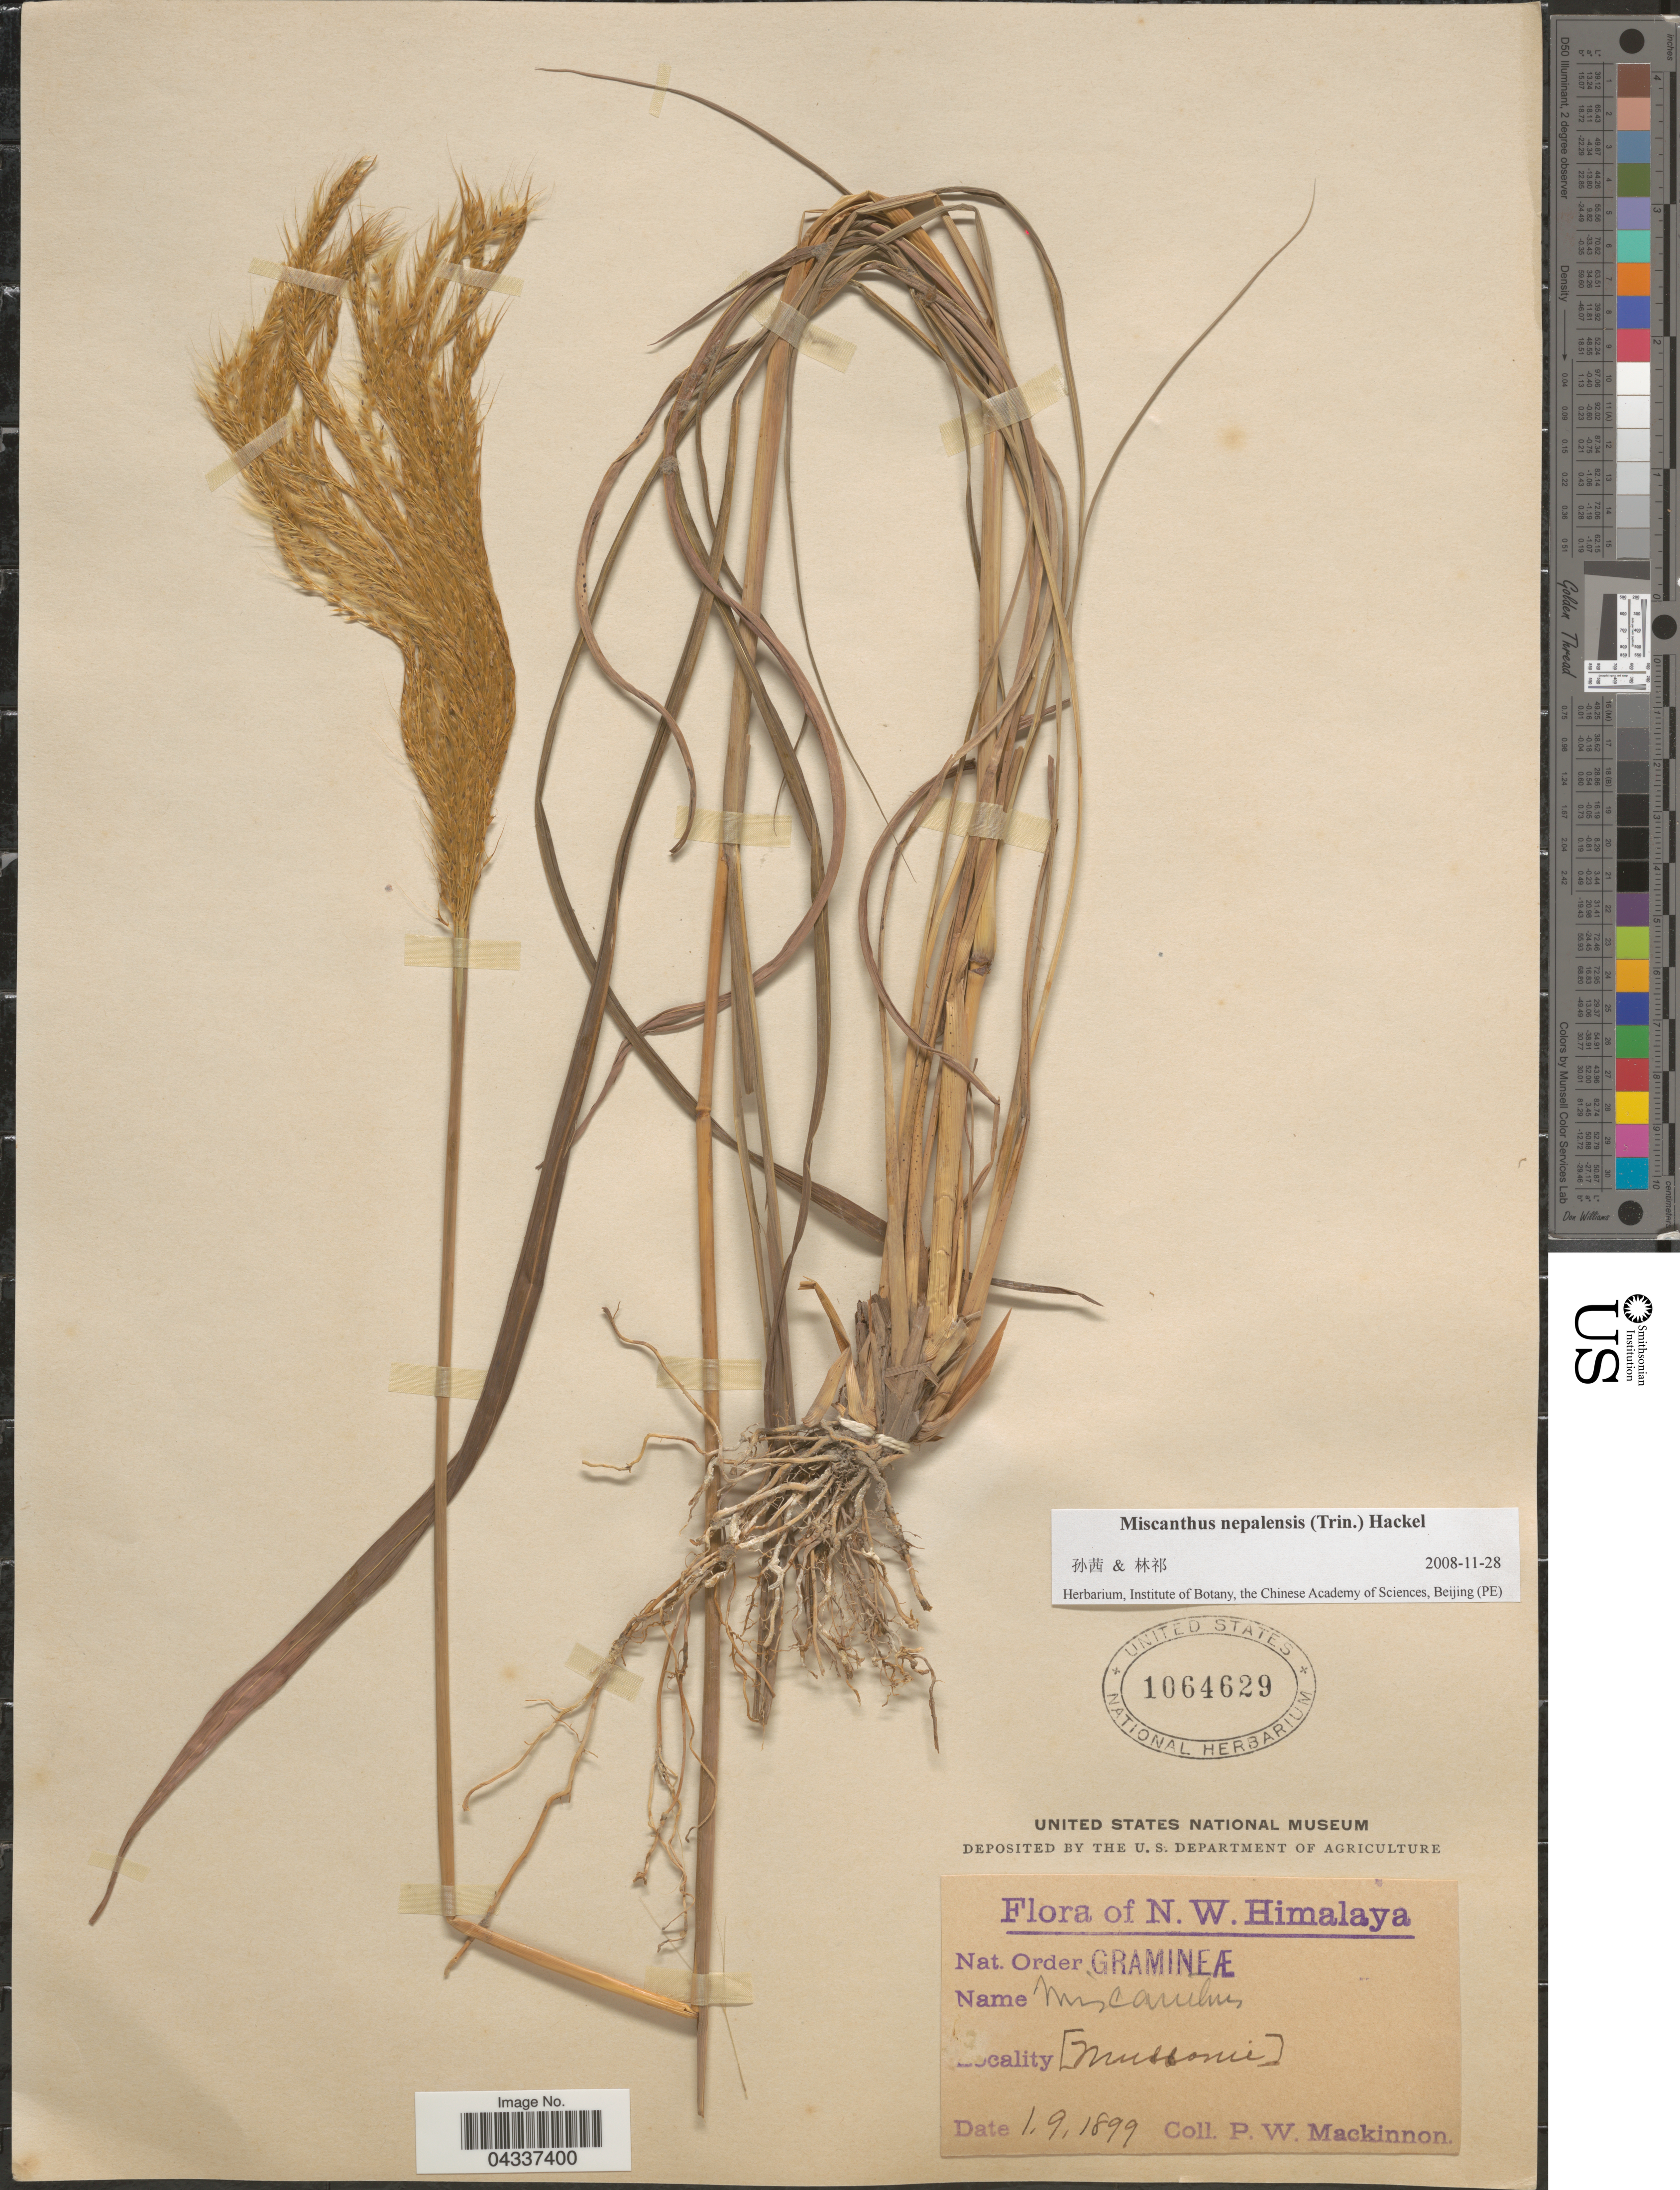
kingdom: Plantae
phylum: Tracheophyta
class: Liliopsida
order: Poales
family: Poaceae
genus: Miscanthus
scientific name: Miscanthus nepalensis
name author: (Trin.) Hack.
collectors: P. Mackinnon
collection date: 1899-09-01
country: India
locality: N.W. Himalaya. [Mussoorie].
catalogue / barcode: US 1064629